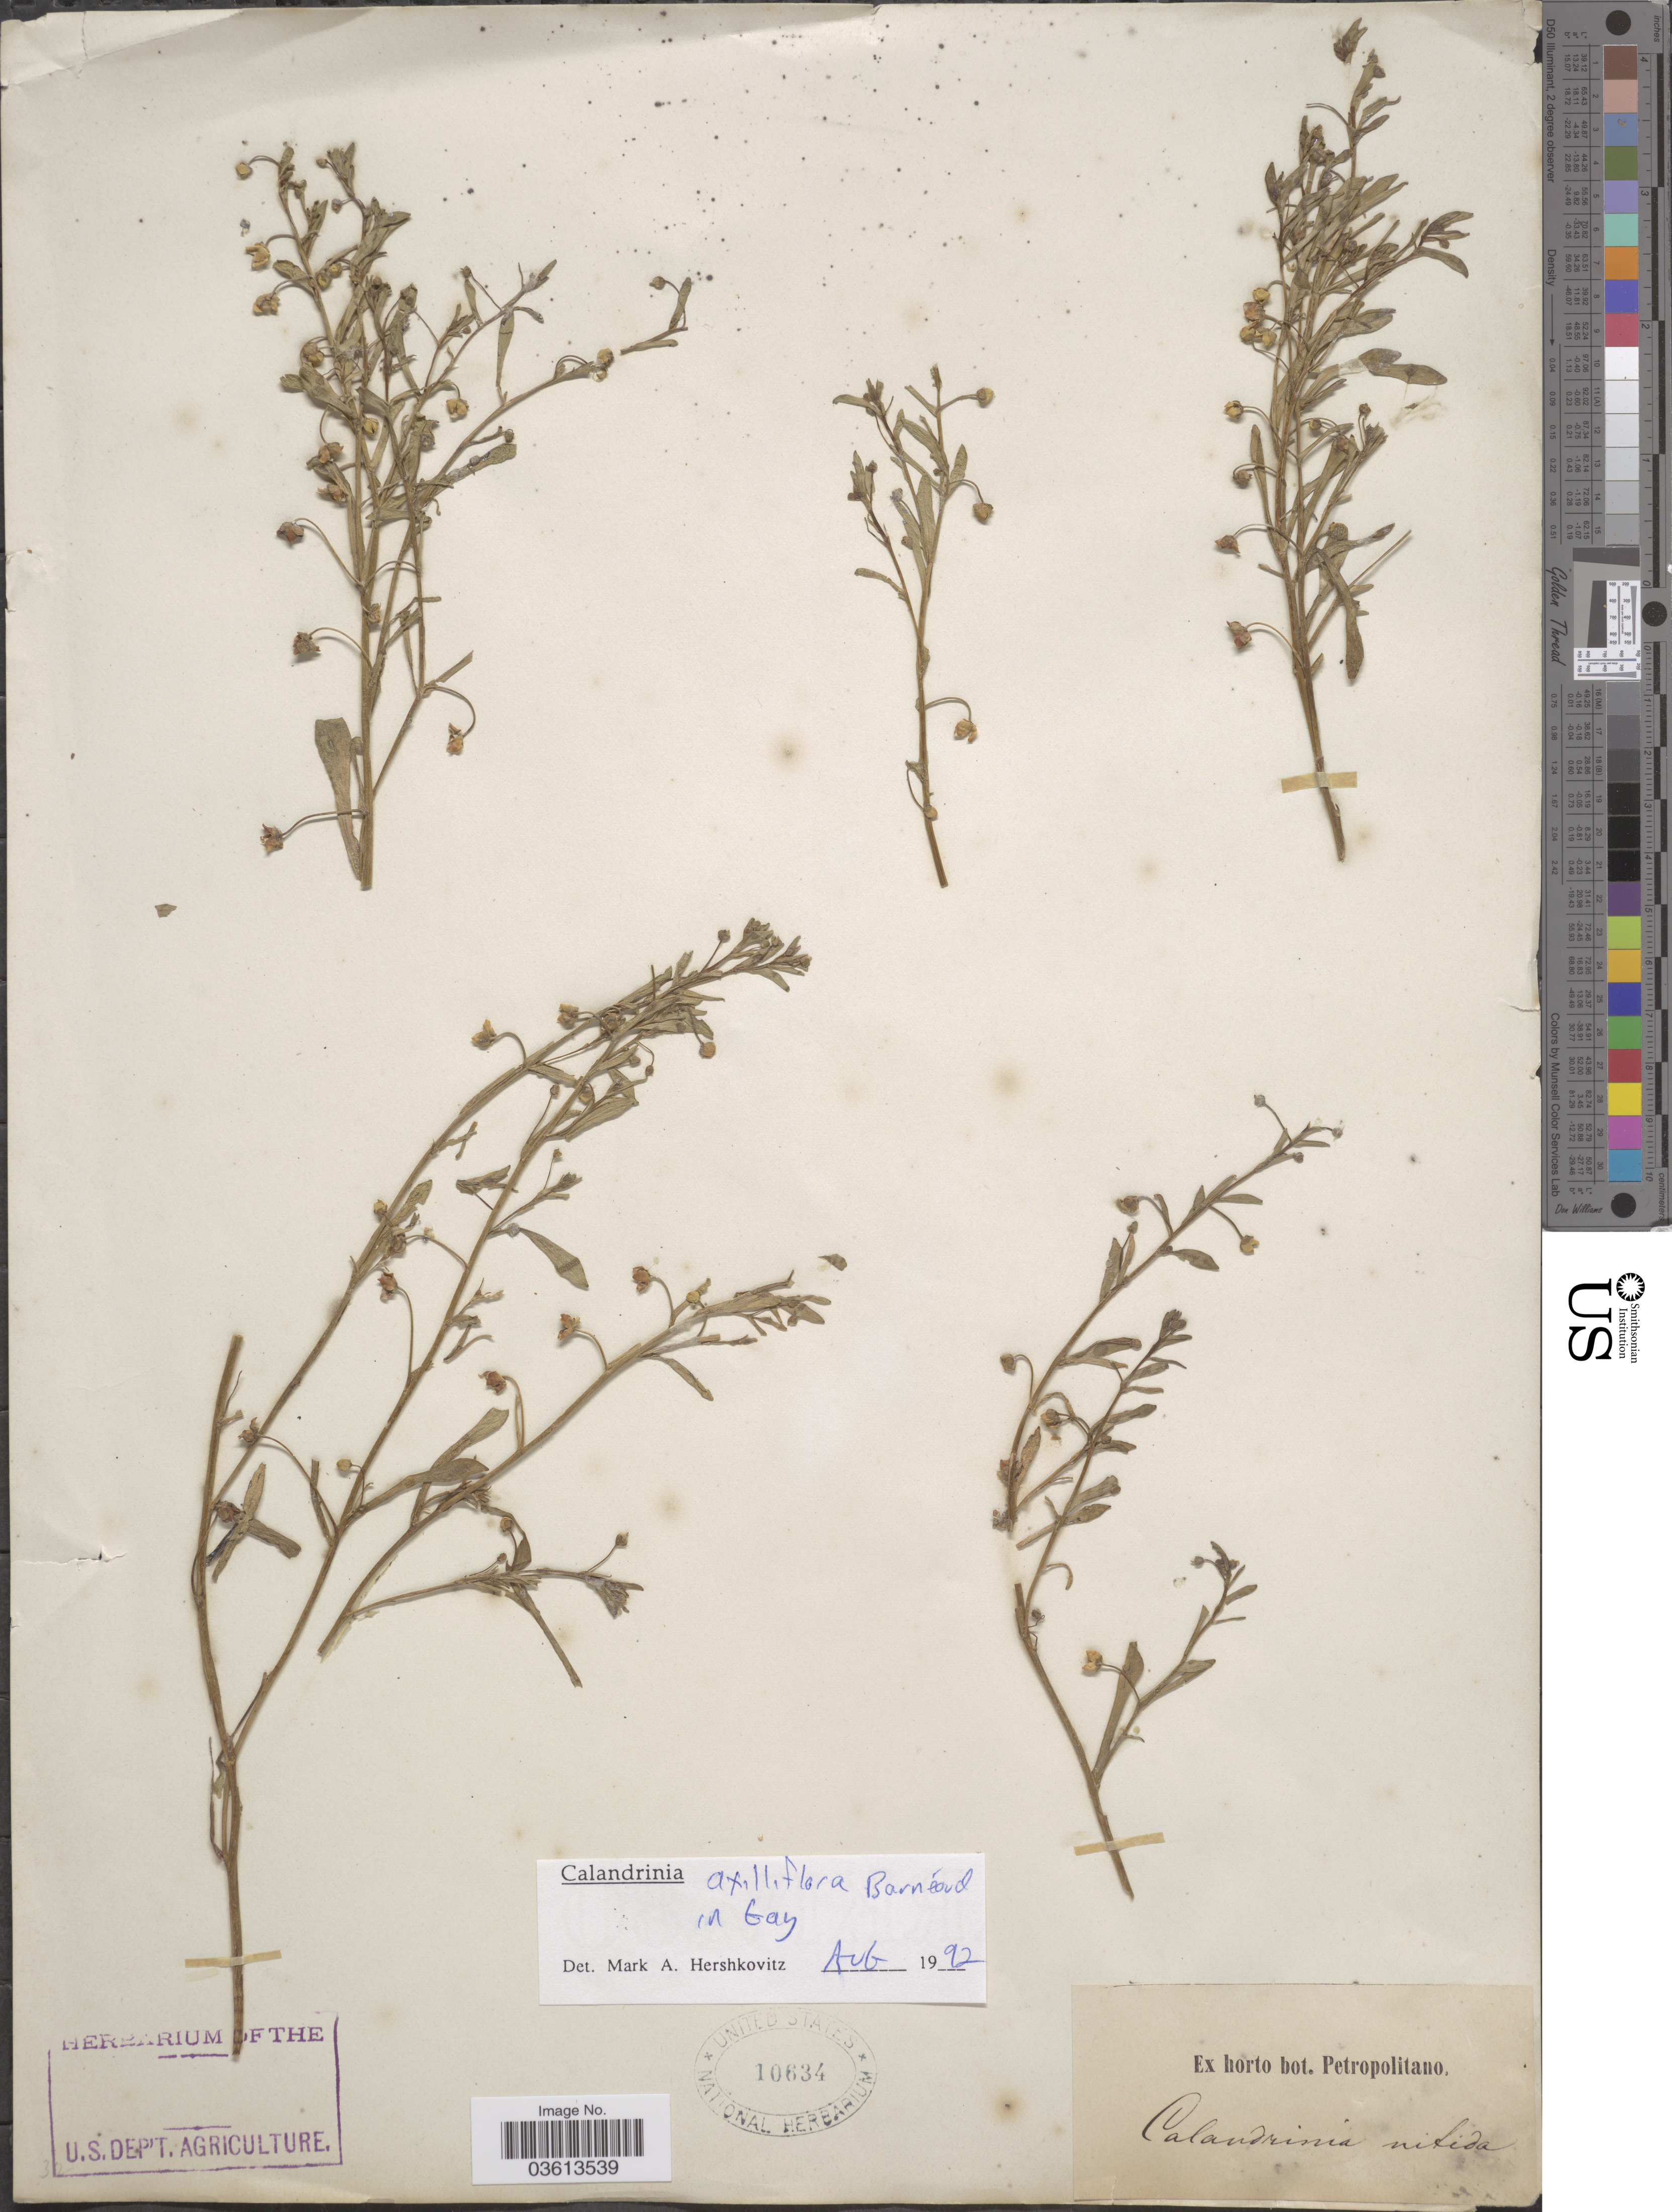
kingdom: Plantae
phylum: Tracheophyta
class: Magnoliopsida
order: Caryophyllales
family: Montiaceae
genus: Calandrinia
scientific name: Calandrinia axilliflora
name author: Barnéoud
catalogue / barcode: US 10634